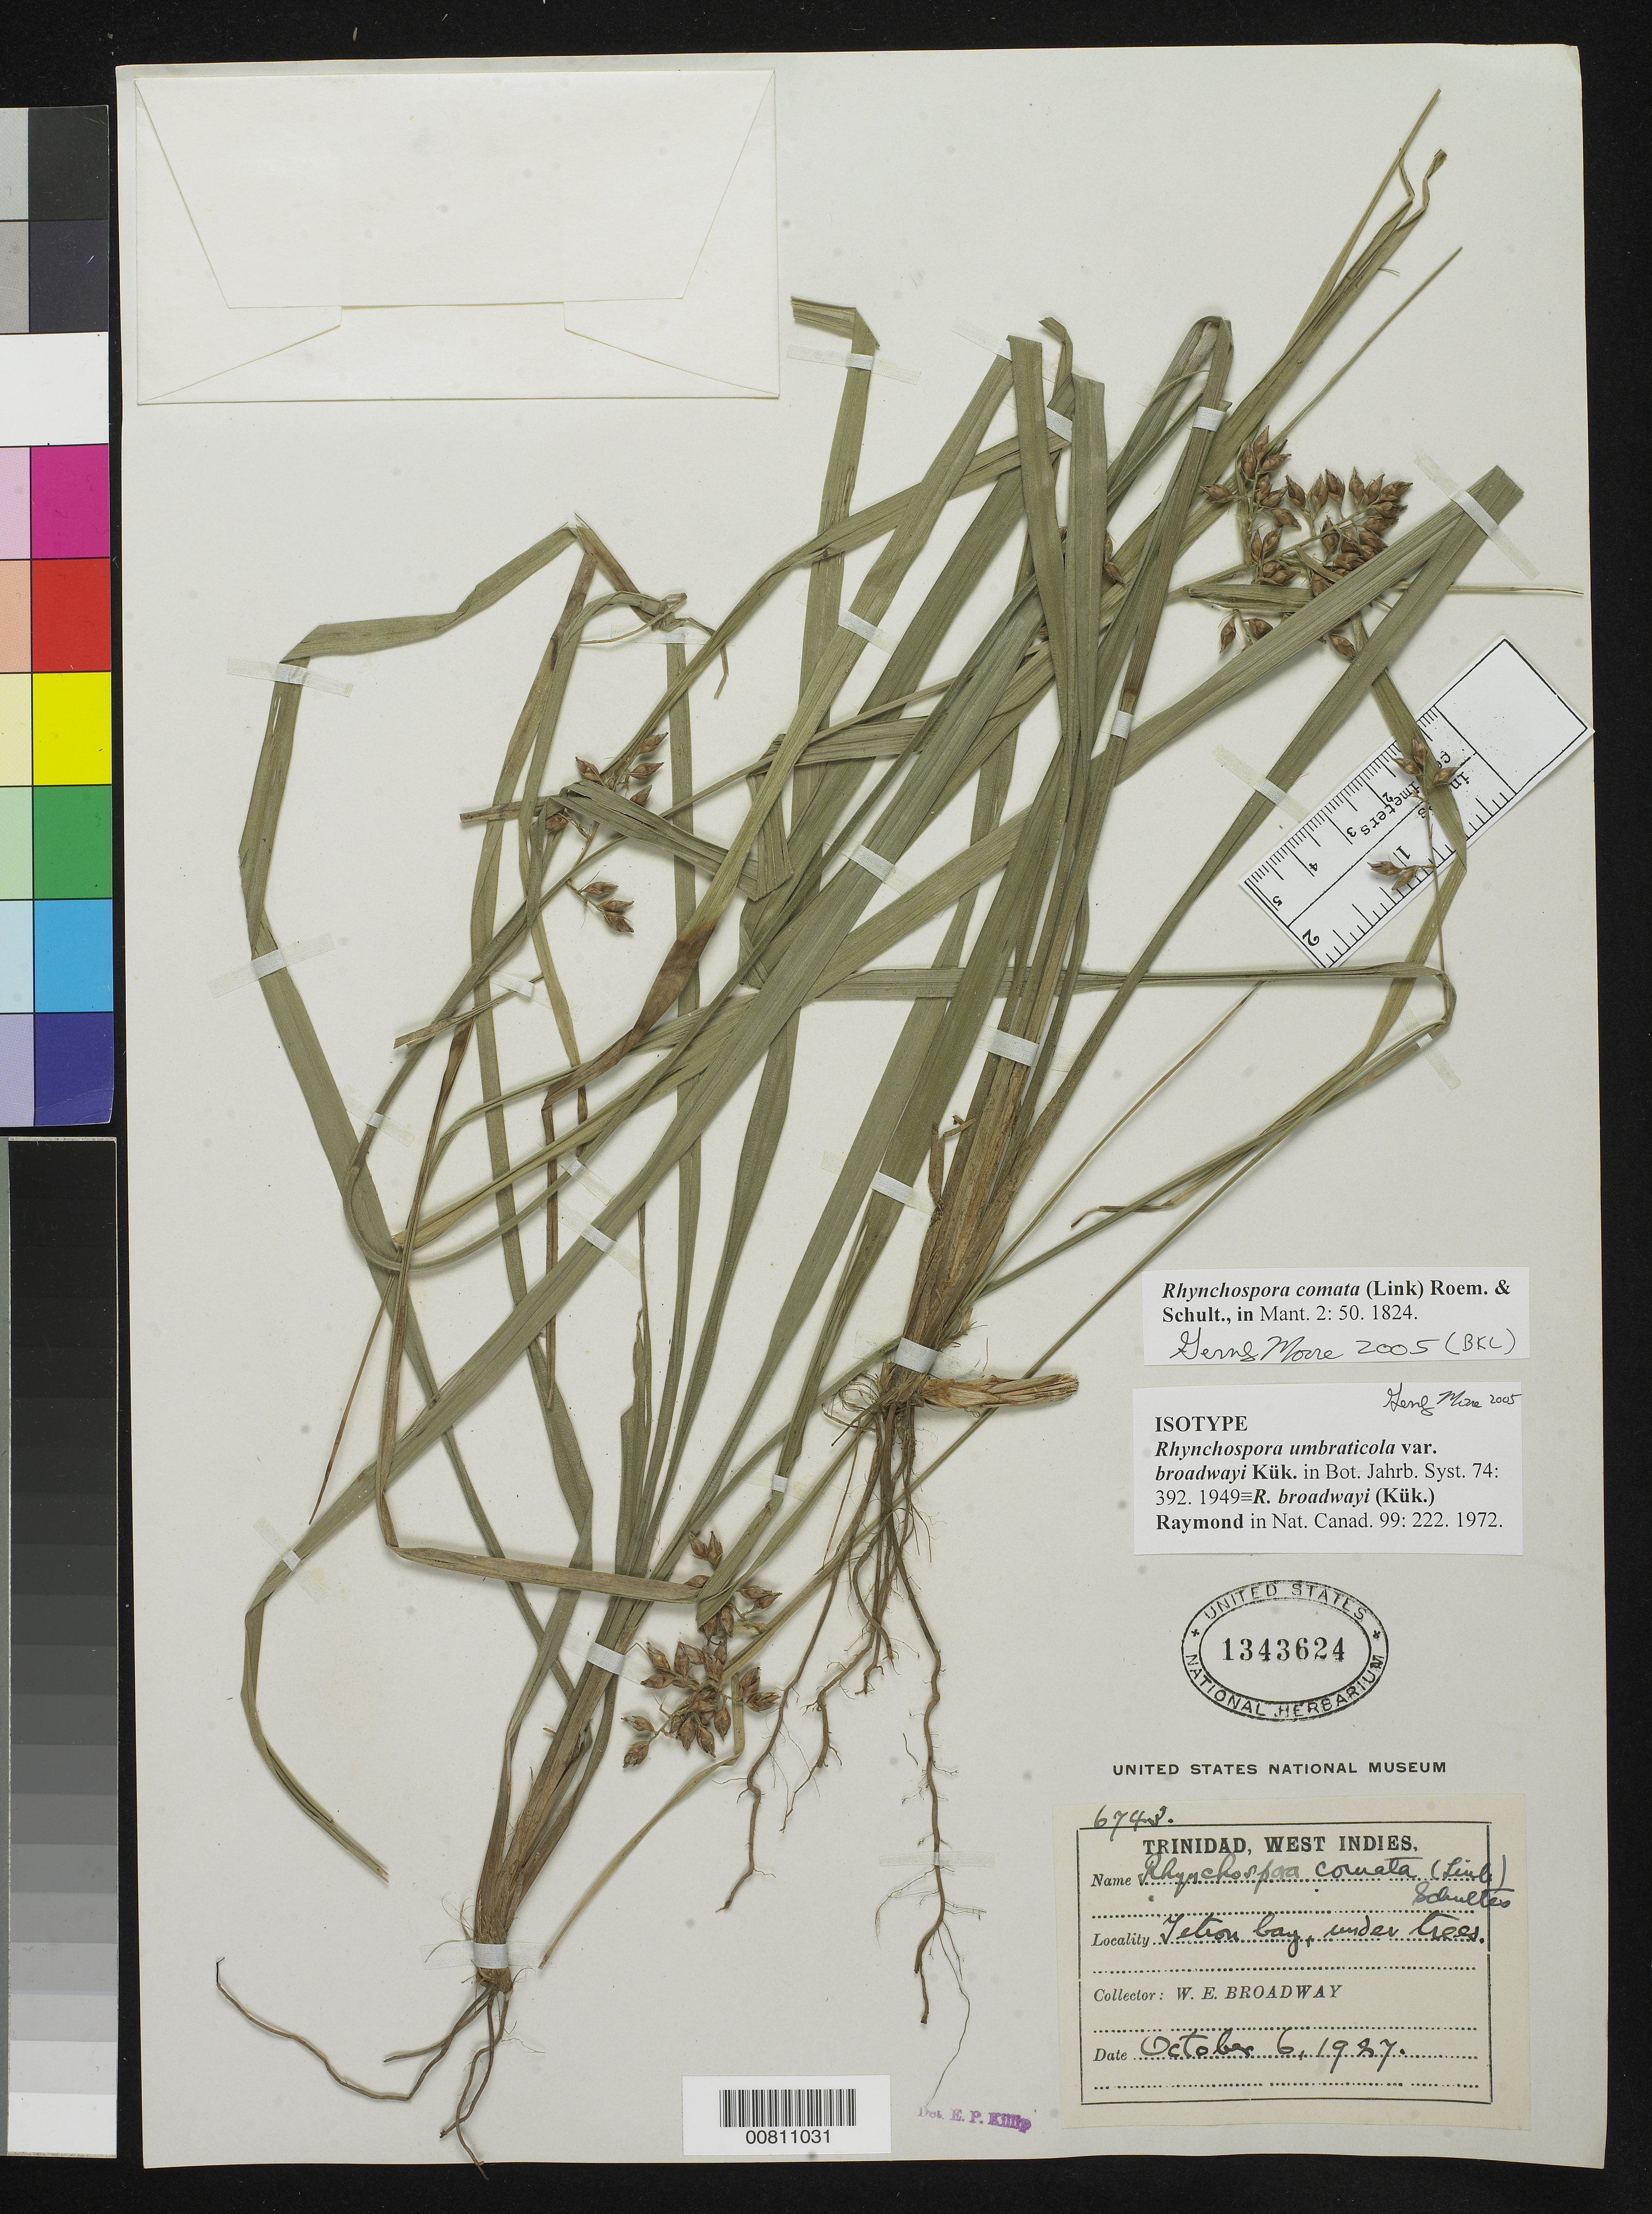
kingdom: Plantae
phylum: Tracheophyta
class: Liliopsida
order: Poales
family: Cyperaceae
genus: Rhynchospora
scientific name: Rhynchospora umbraticola var. broadwayi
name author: Kük.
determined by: Moore, G., (VDB), Vanderbilt University Herbarium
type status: Isotype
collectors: W. E. Broadway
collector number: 6743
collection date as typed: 06 Oct 1927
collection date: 1927-10-06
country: Trinidad and Tobago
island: Trinidad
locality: Tetron [? protologue: "Setron"] Bay.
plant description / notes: Holotype at S.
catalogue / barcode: US 1343624